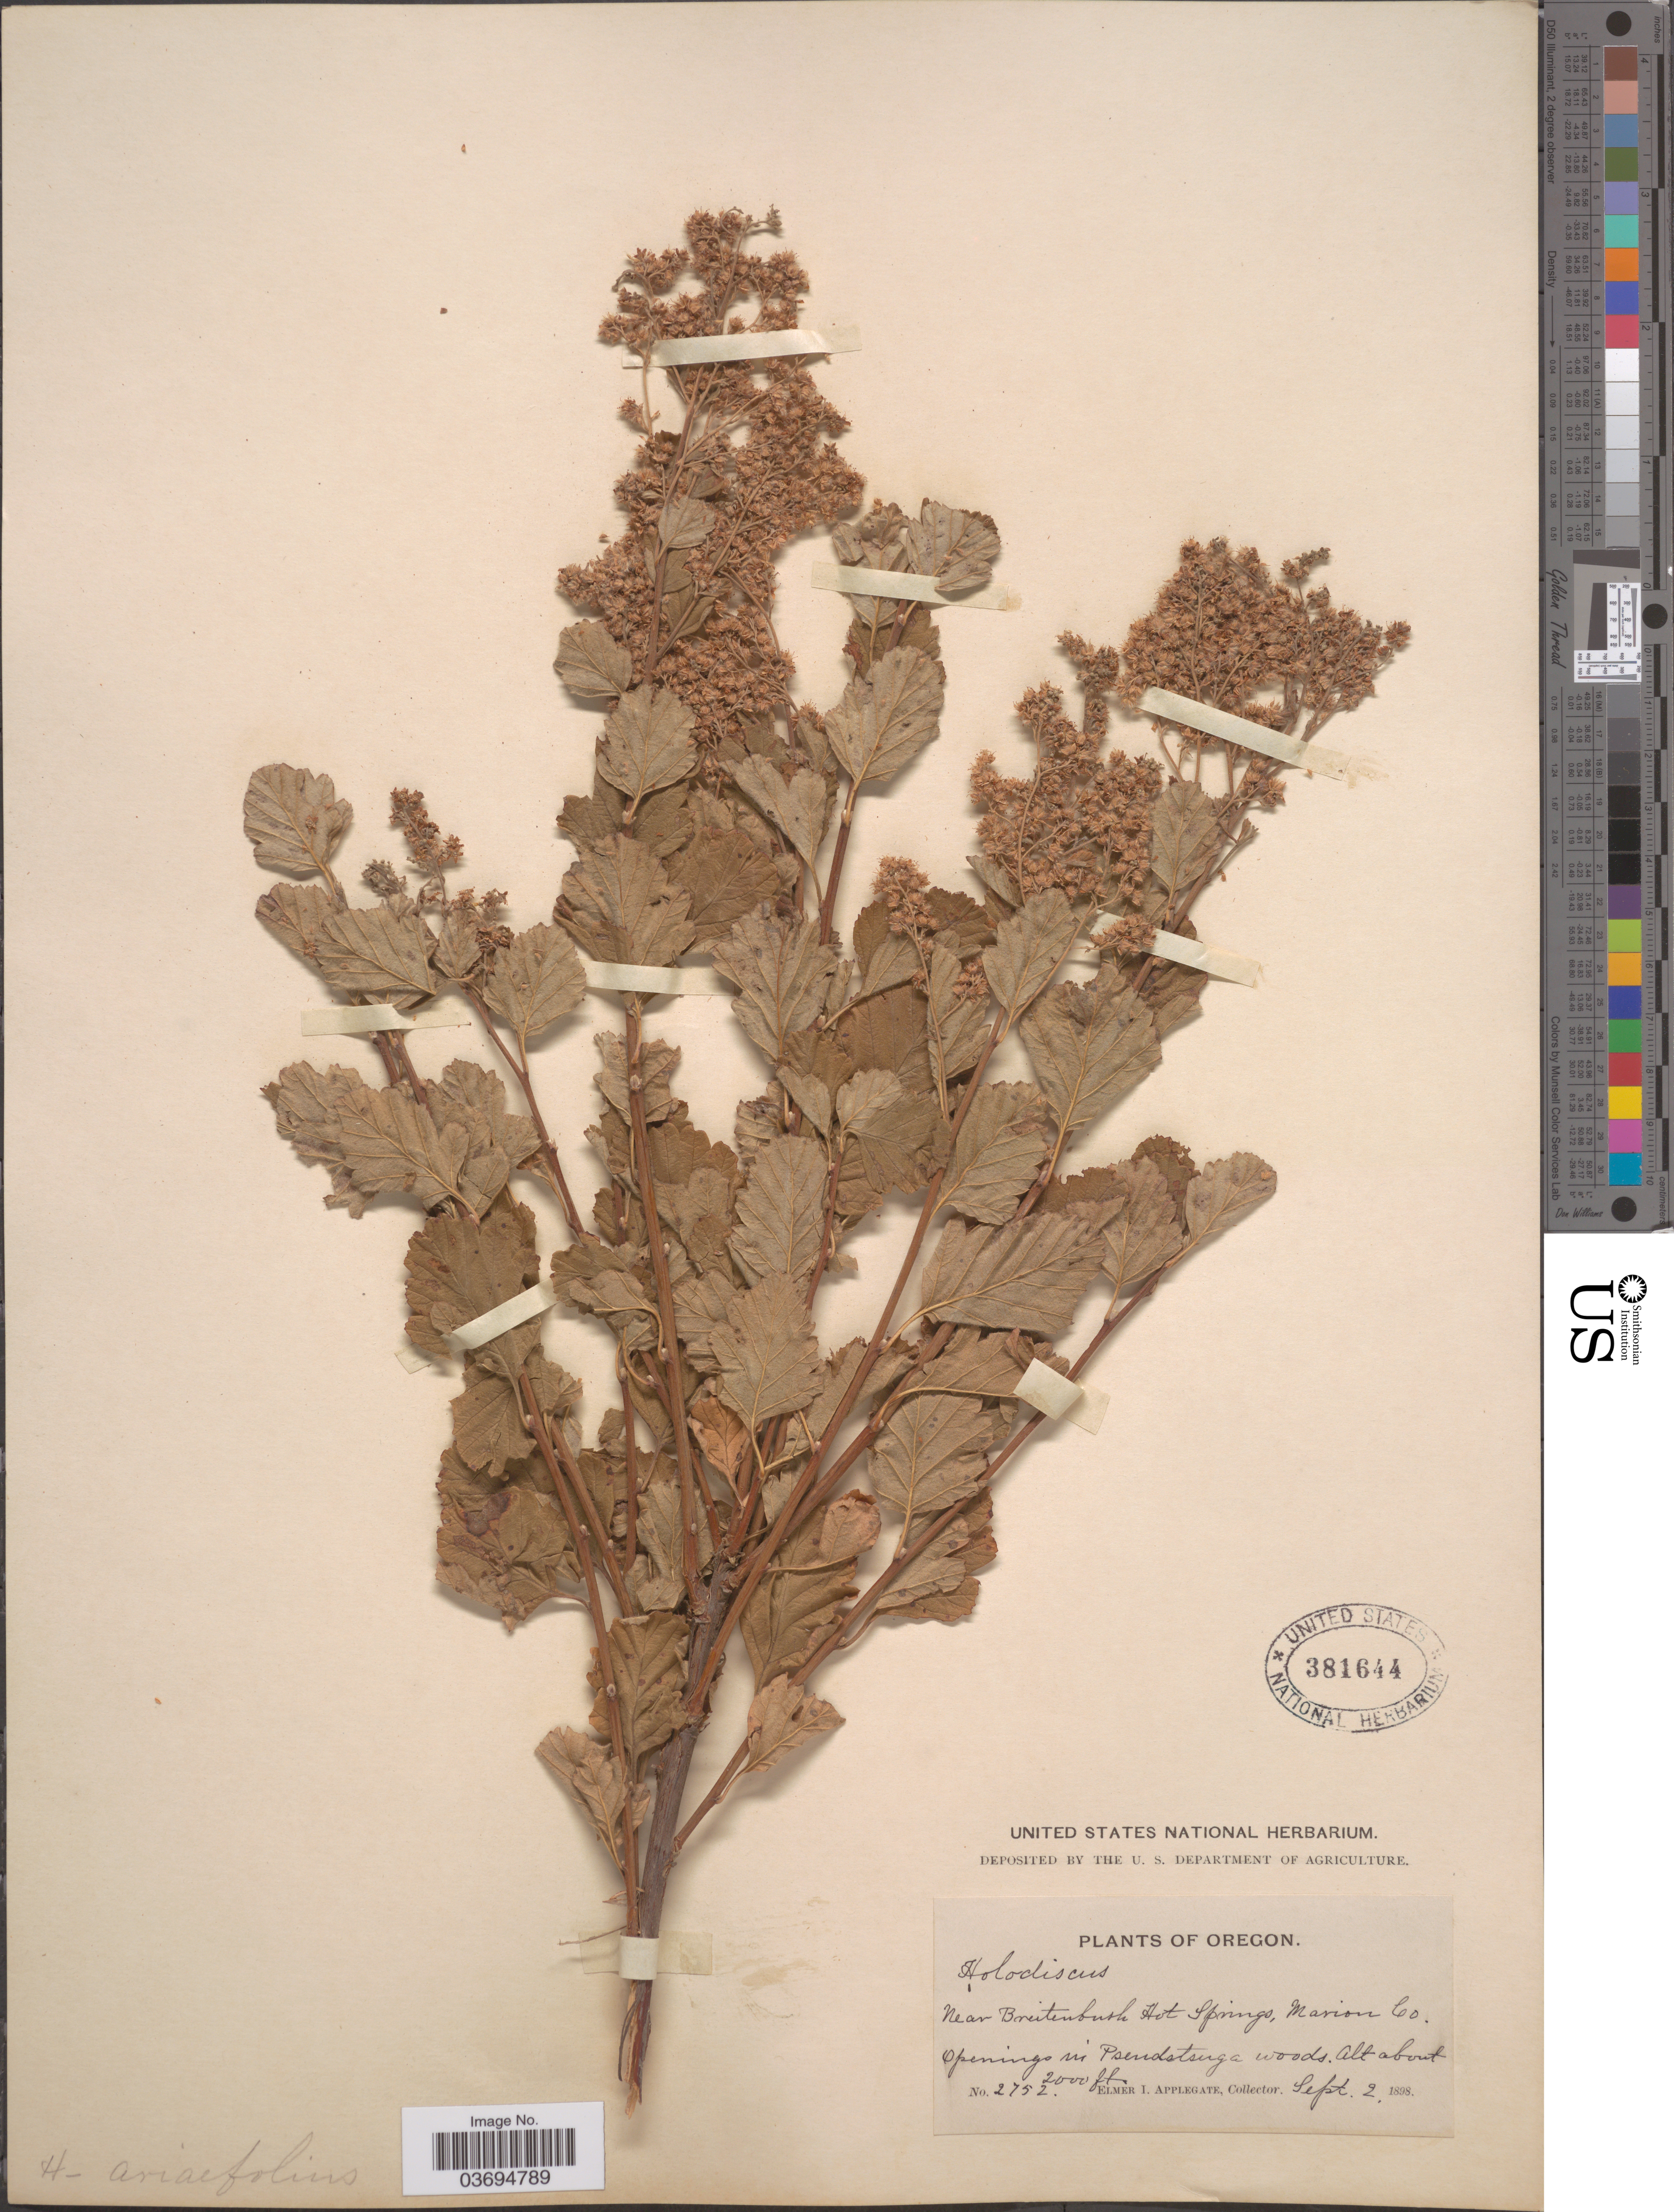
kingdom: Plantae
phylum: Tracheophyta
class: Magnoliopsida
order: Rosales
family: Rosaceae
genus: Holodiscus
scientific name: Holodiscus discolor var. discolor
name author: (Pursh) Maxim.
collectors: E. I. Applegate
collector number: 2752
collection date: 1898-09-02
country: United States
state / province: Oregon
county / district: Marion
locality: Near breitenbush Hot Springs, Marion Co. Openings in Pseudotsuga woods.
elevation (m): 610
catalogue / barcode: US 381644